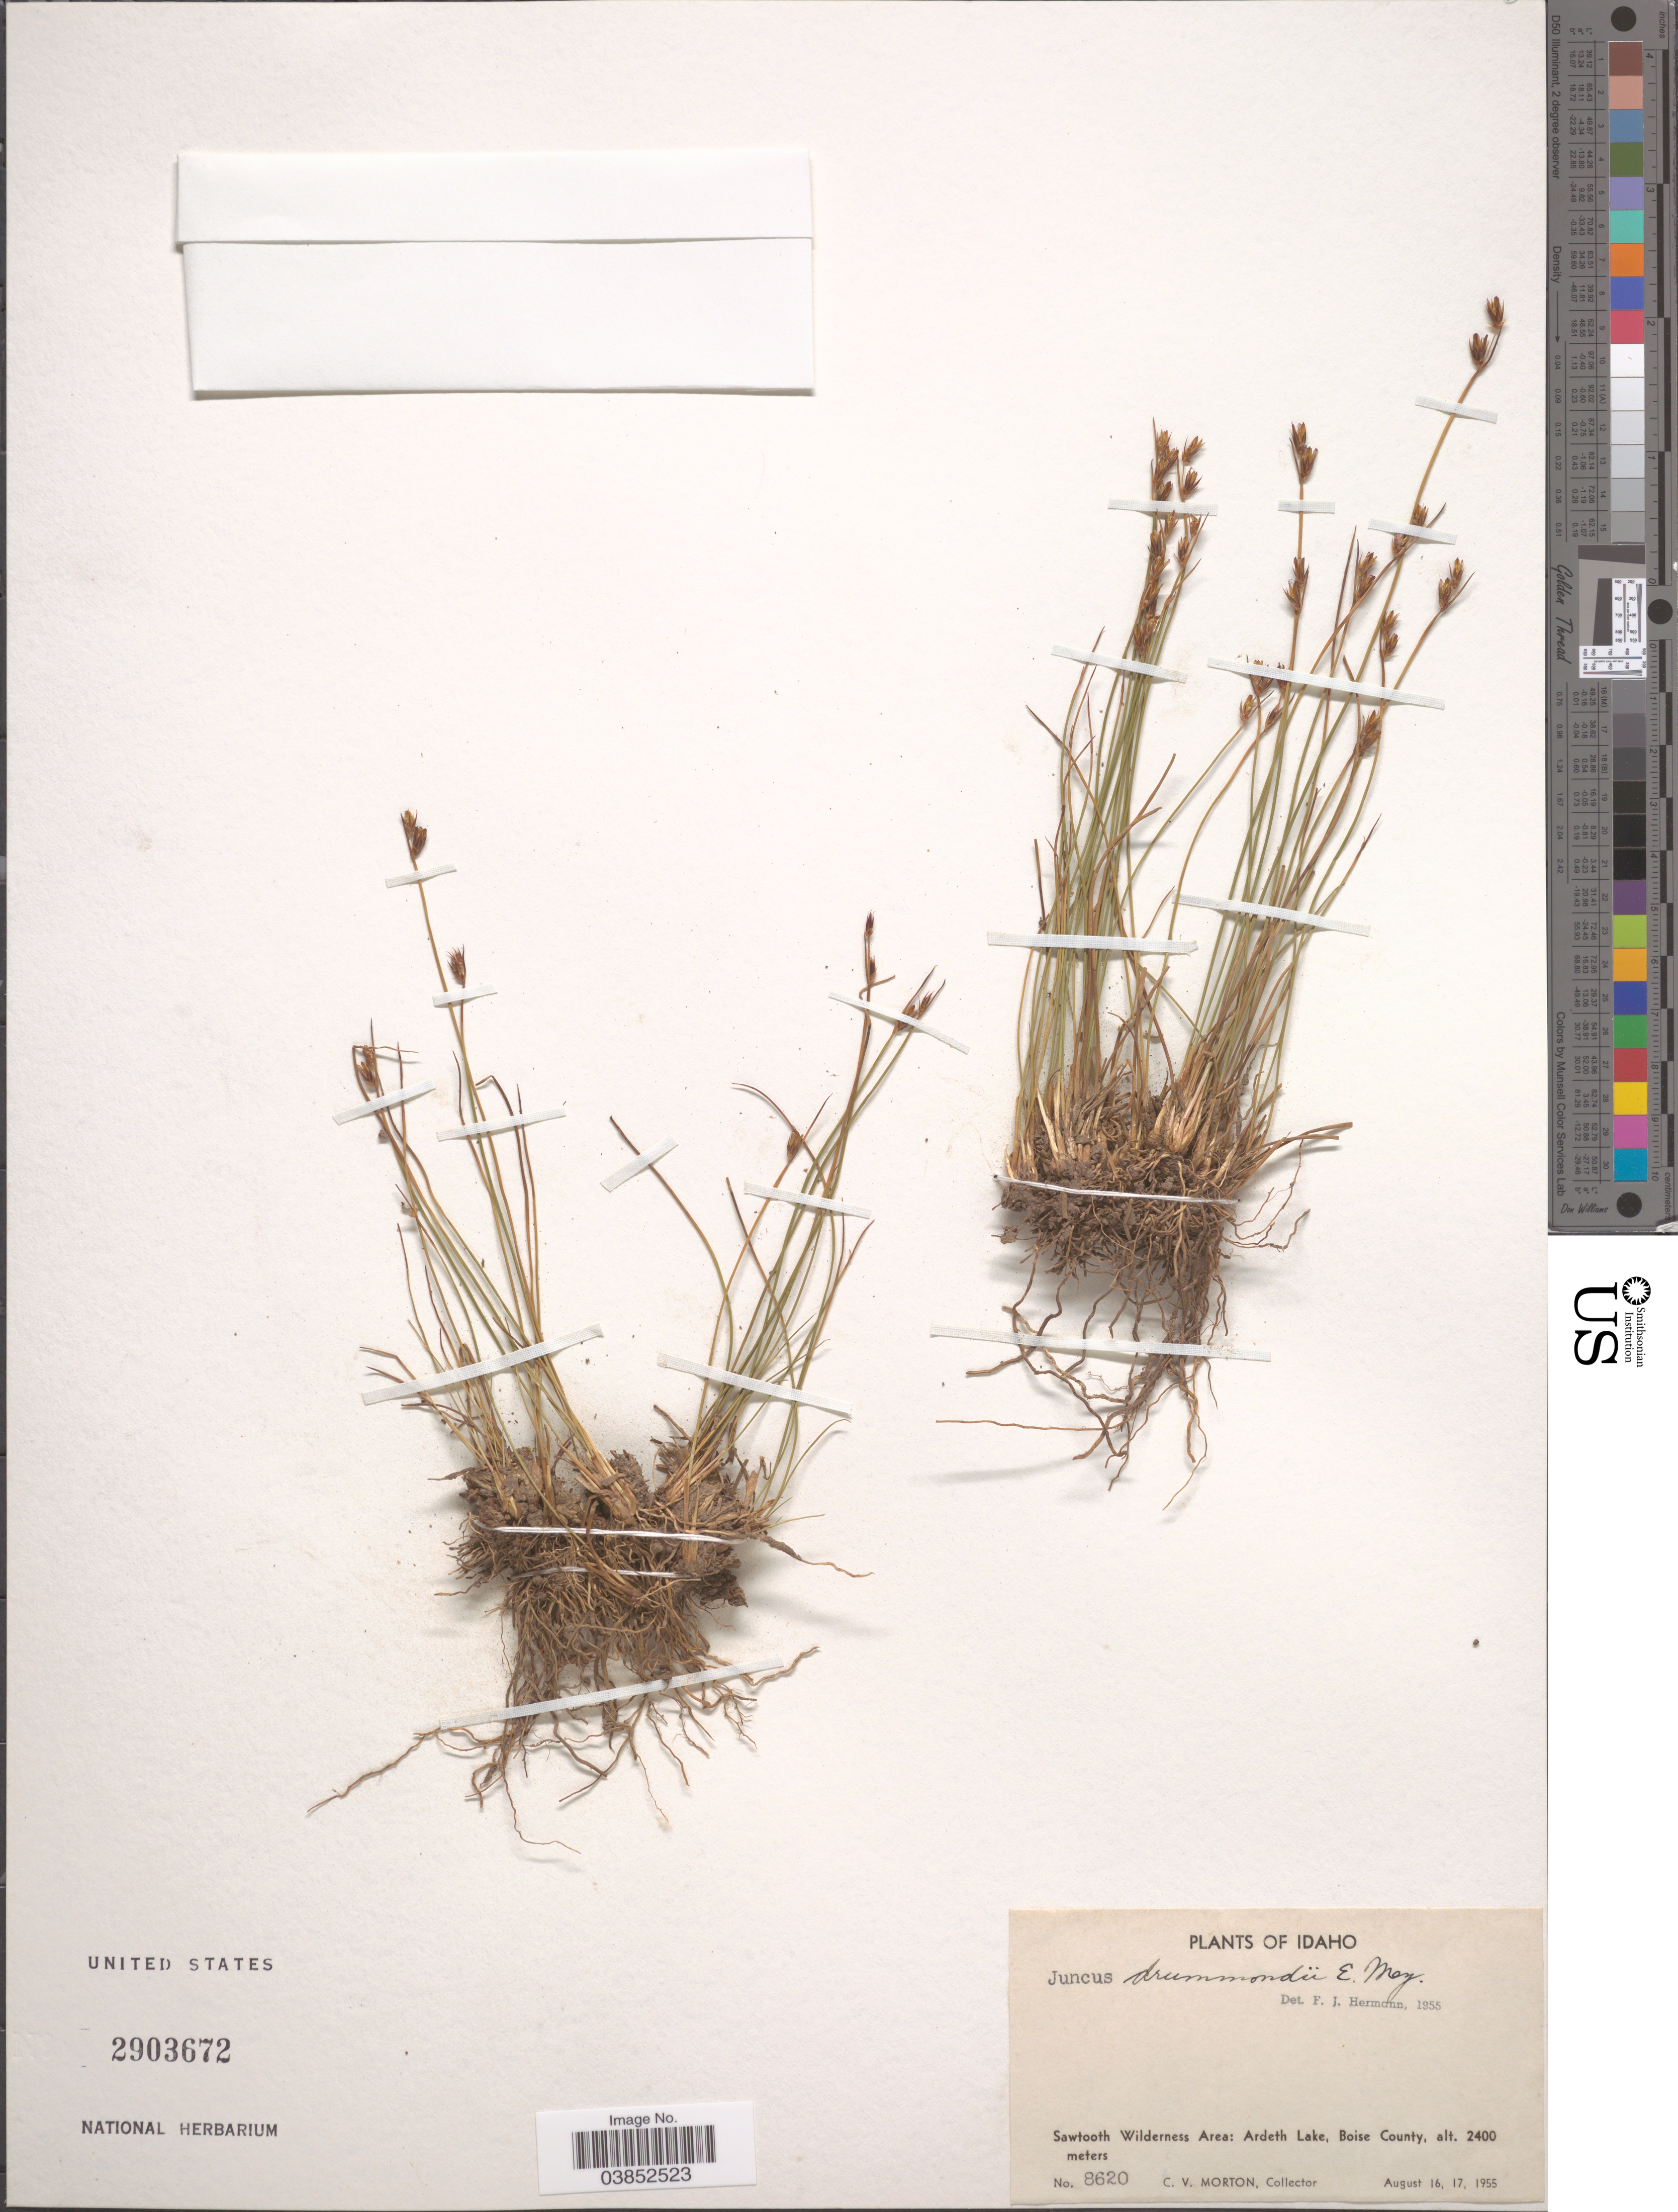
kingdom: Plantae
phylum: Tracheophyta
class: Liliopsida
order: Poales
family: Juncaceae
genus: Juncus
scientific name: Juncus drummondii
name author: E. Mey.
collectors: C. V. Morton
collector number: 8620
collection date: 1955-08-16/1955-08-17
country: United States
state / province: Idaho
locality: Sawtooth Wilderness Area: Ardeth Lake, Boise County.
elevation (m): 2400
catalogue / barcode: US 2903672